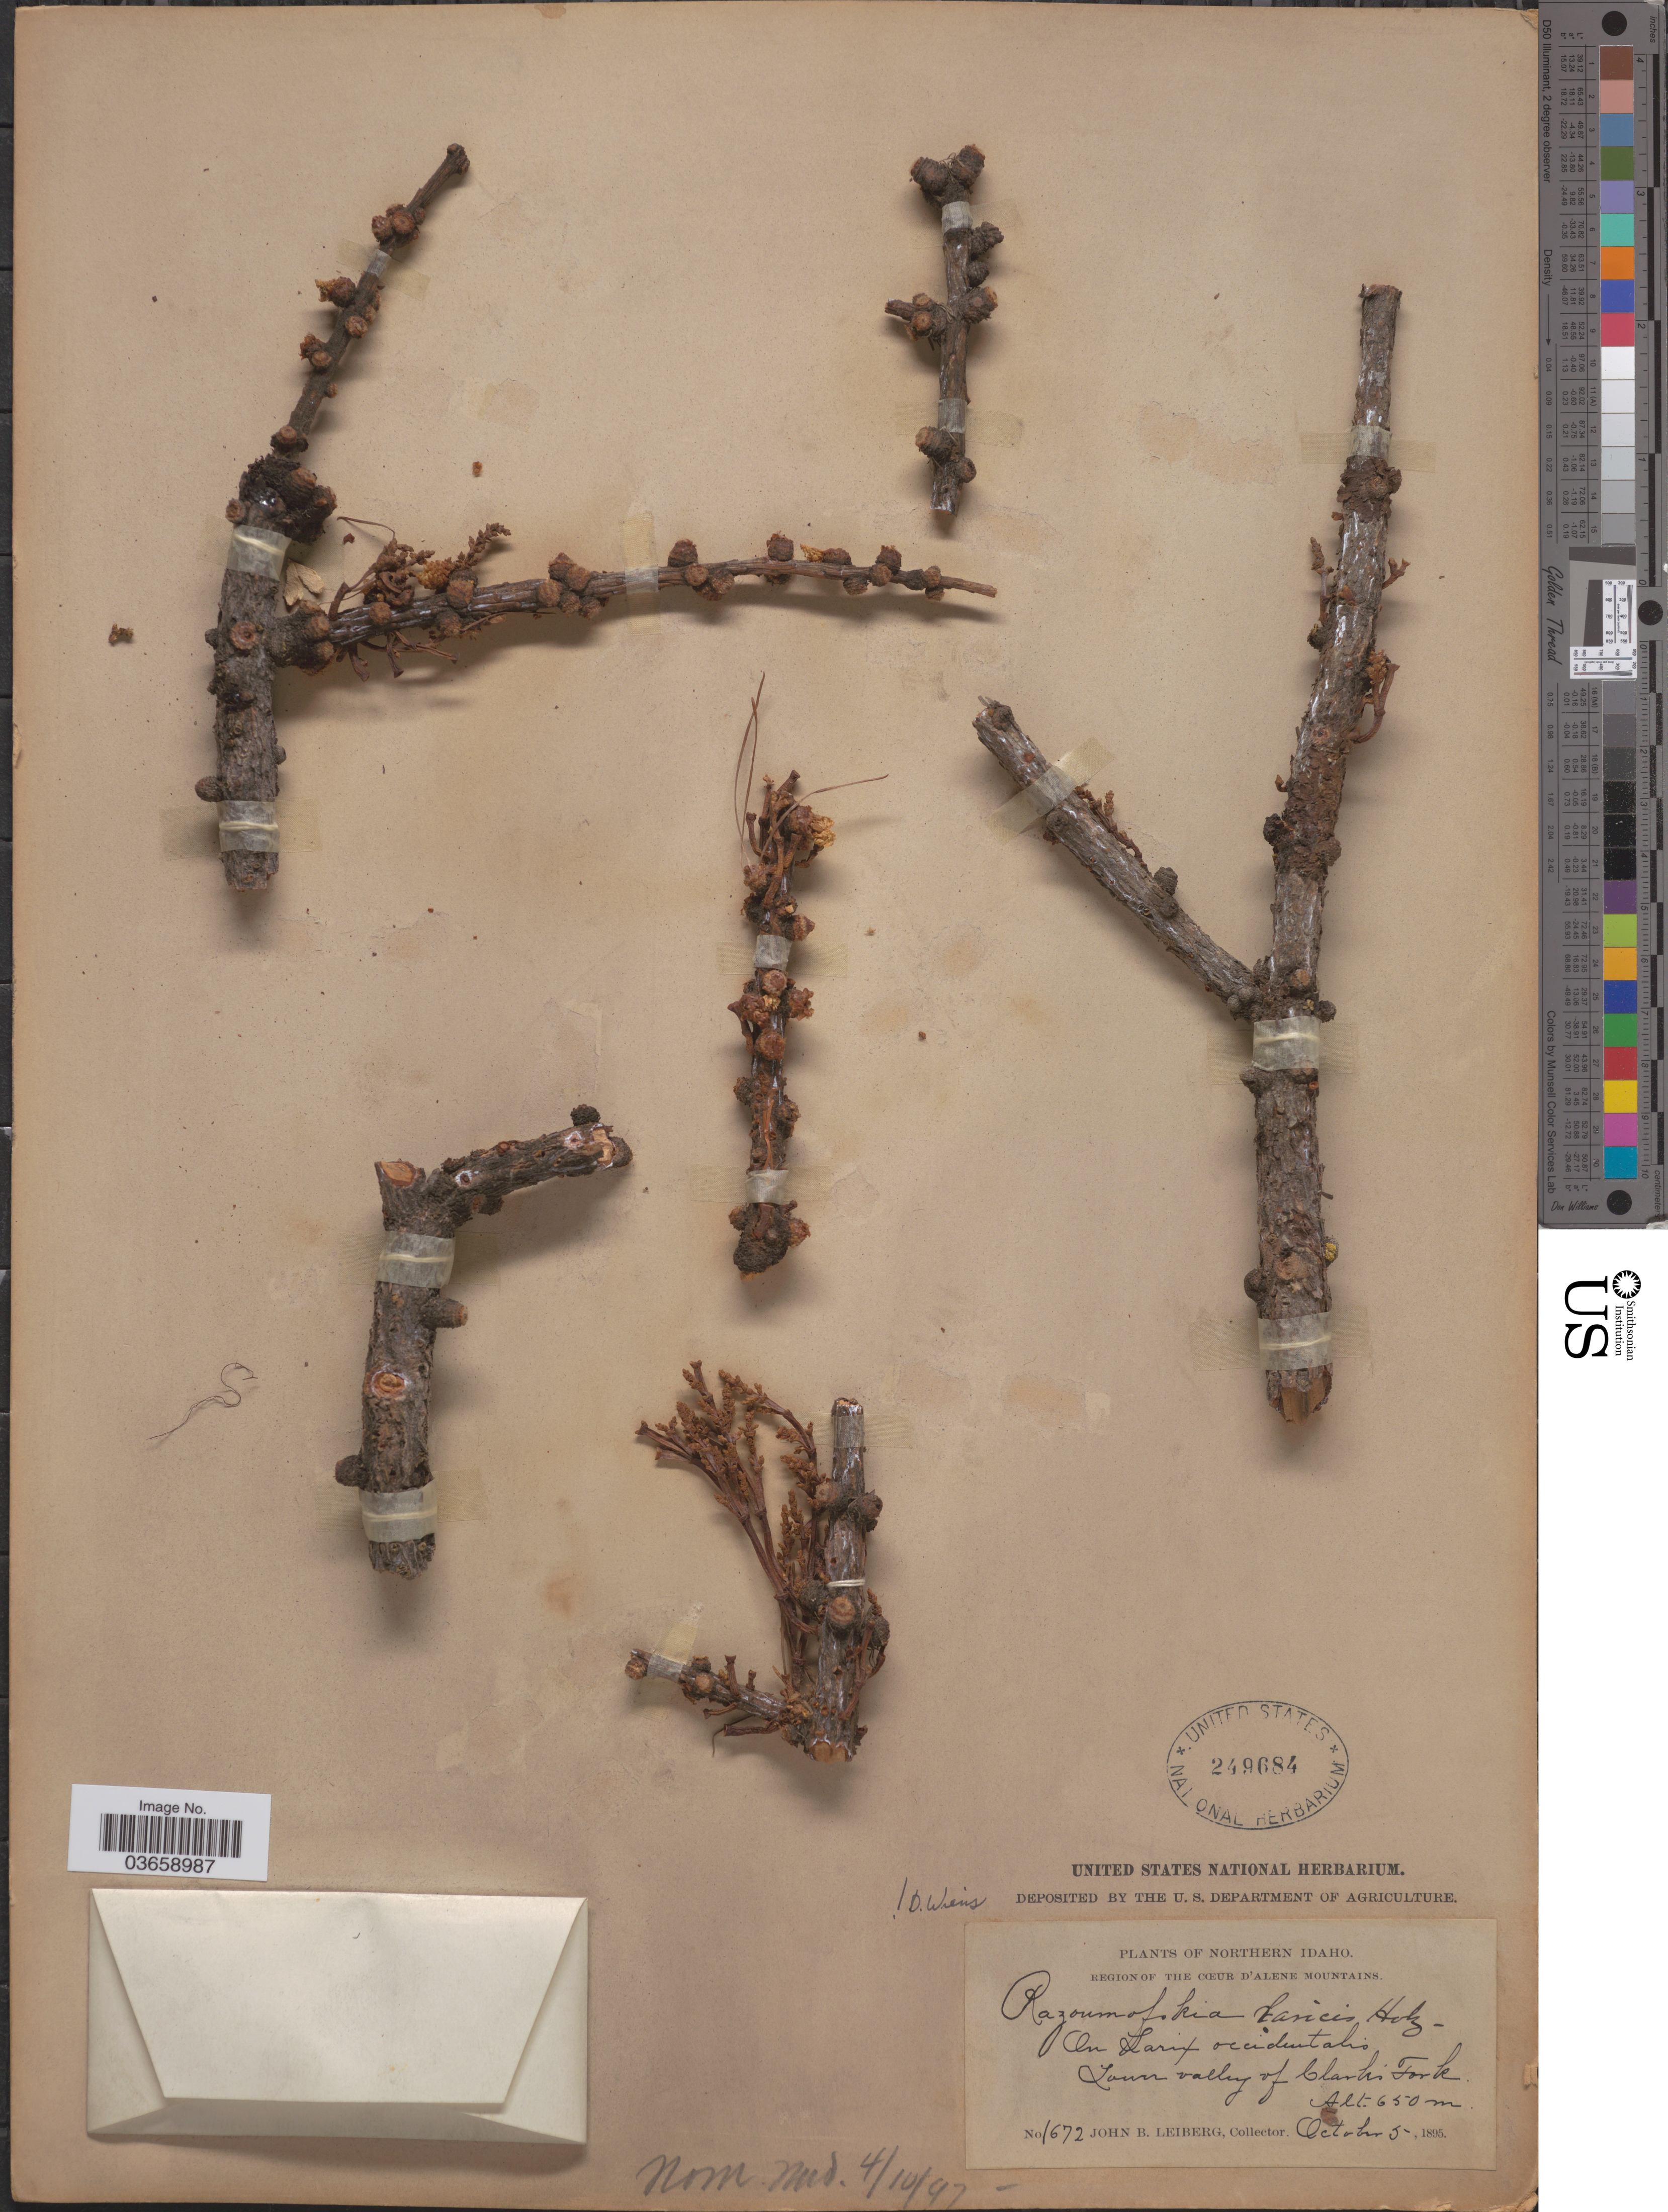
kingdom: Plantae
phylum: Tracheophyta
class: Magnoliopsida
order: Santalales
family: Viscaceae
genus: Arceuthobium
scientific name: Arceuthobium laricis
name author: (M.E. Jones) H. St. John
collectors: J. B. Leiberg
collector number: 1672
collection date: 1895-10-05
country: United States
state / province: Idaho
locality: Northern Idaho. Region of the Cœur d'Alene Mountains. Lower valley of Clark's Fork.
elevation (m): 650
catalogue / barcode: US 249684